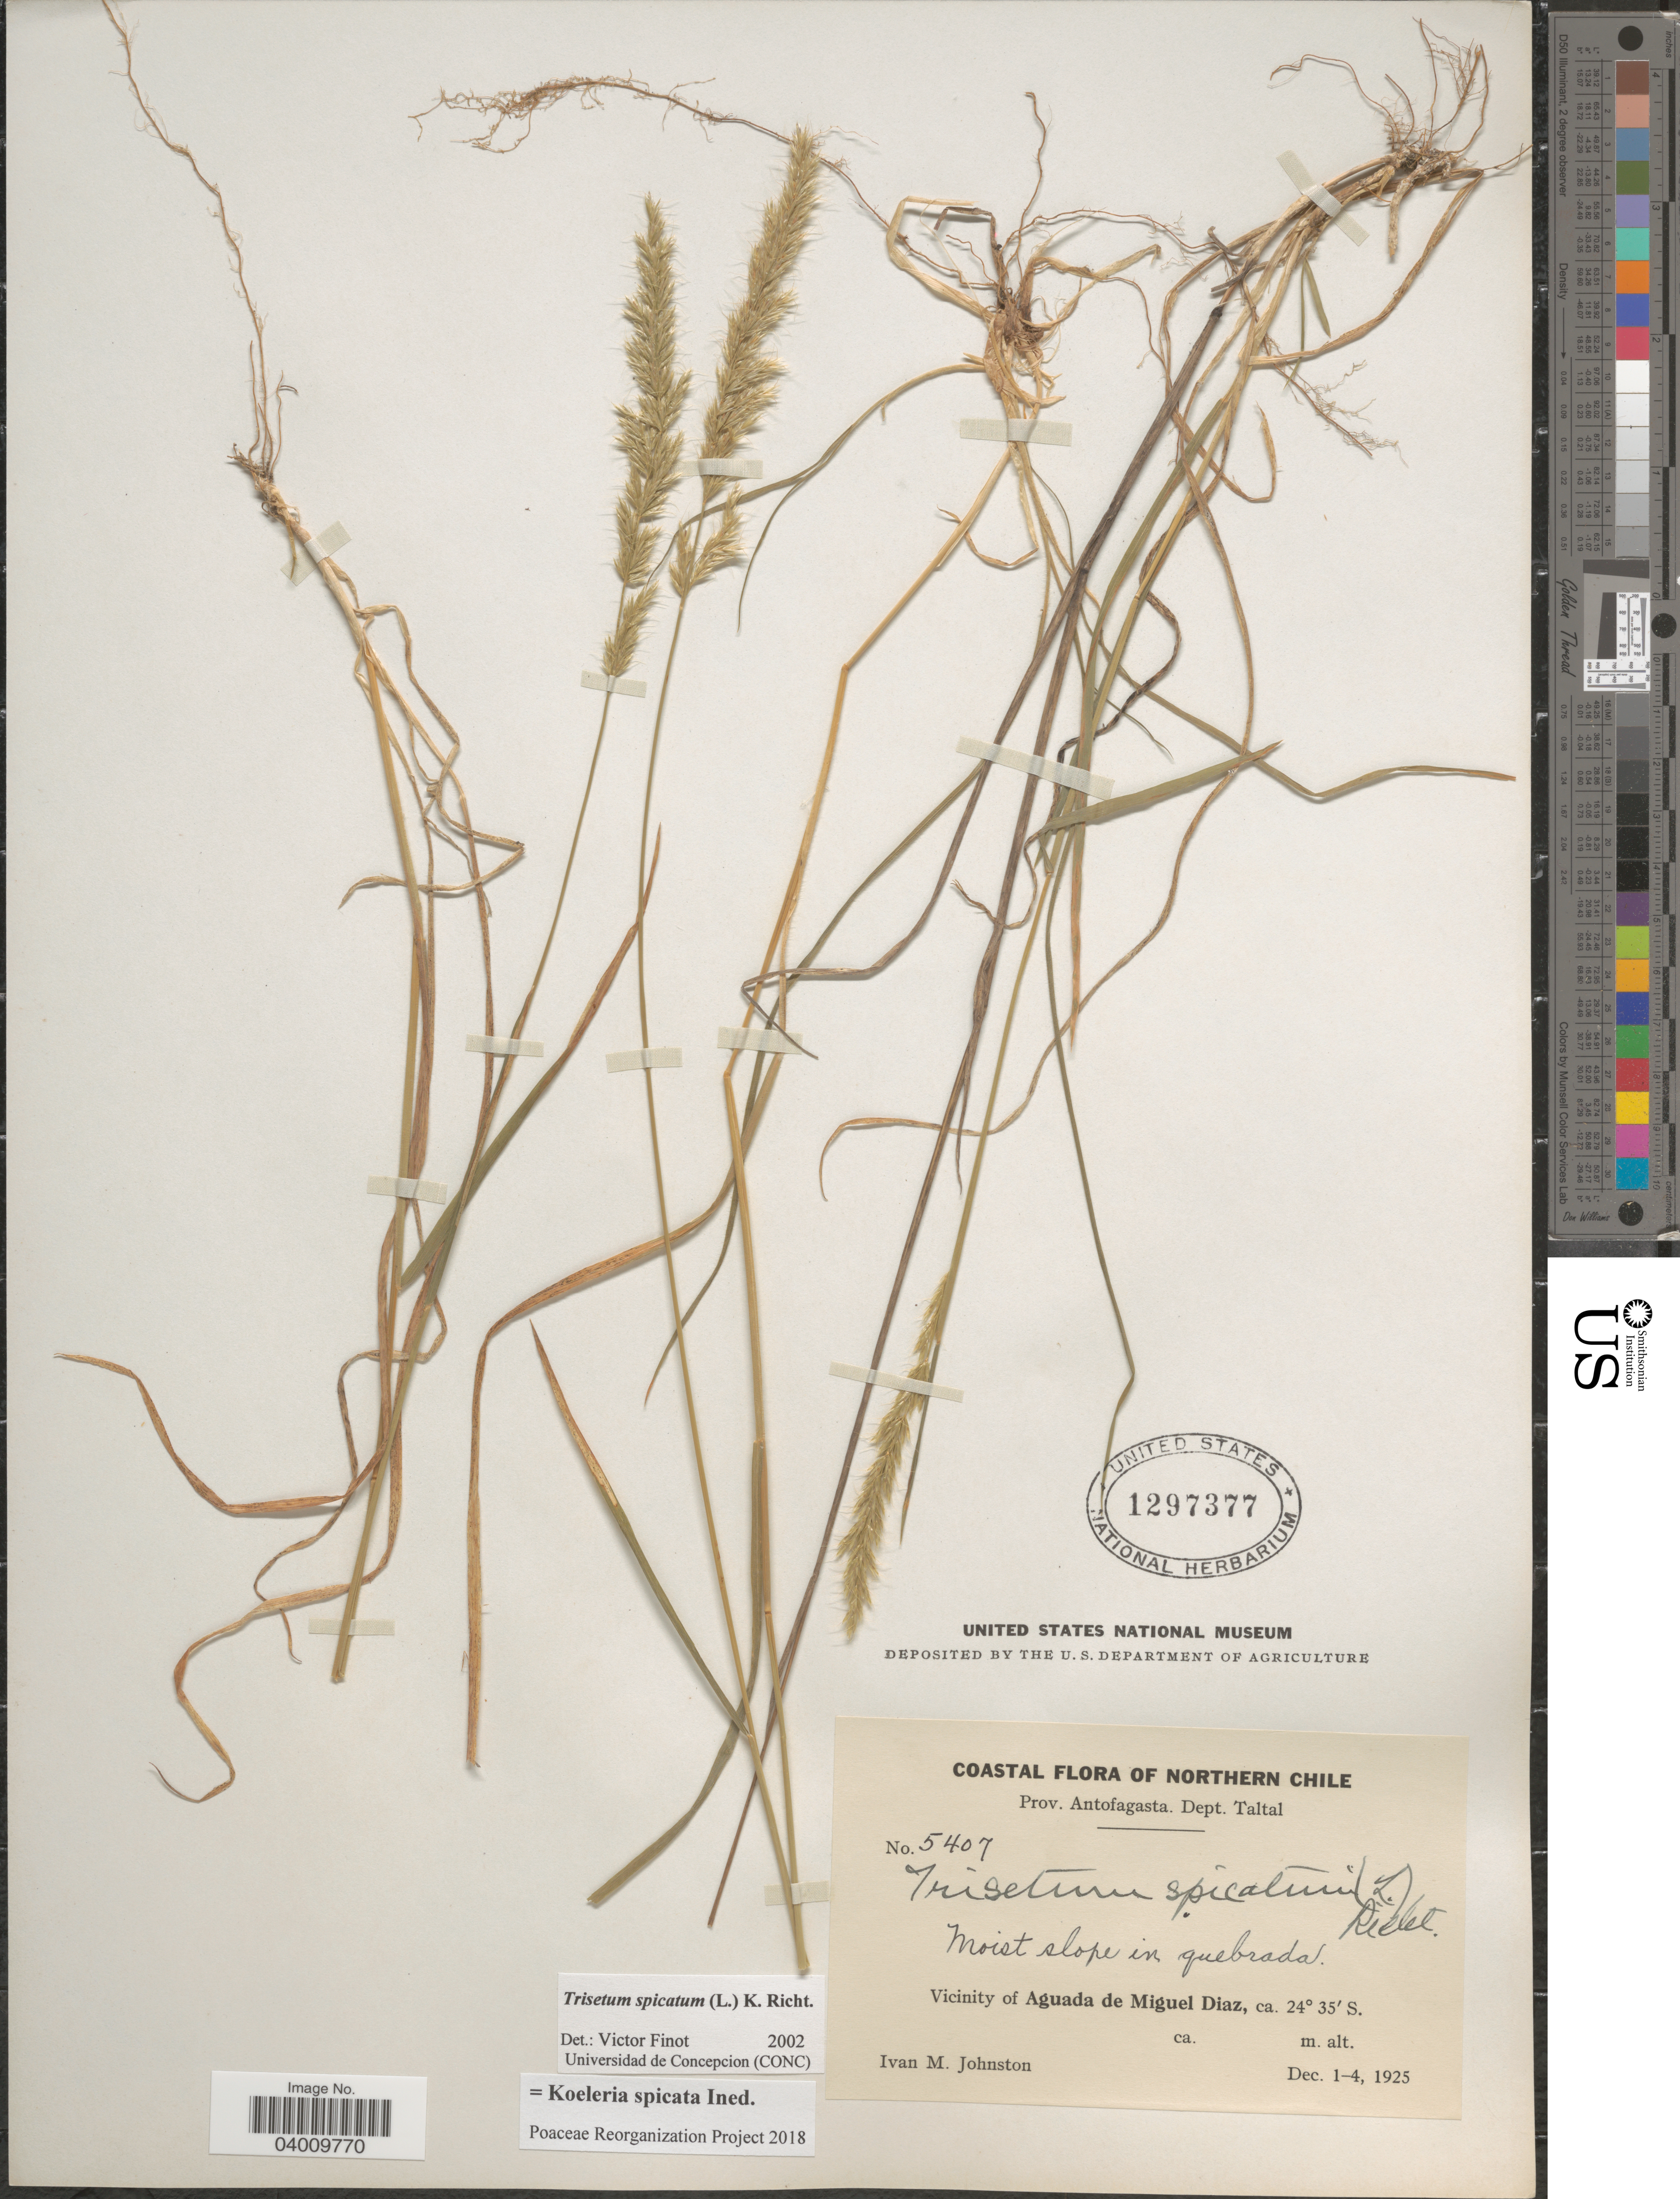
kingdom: Plantae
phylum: Tracheophyta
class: Liliopsida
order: Poales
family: Poaceae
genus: Koeleria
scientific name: Koeleria spicata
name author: (L.) Barberá et al.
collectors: I.M. Johnston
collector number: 5407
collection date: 1925-12-01/1925-12-04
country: Chile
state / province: Antofagasta (II)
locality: Coastal. Northern Chile. Dept. Taltal. Vicinity of Aguada de Miguel Diaz.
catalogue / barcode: US 1297377